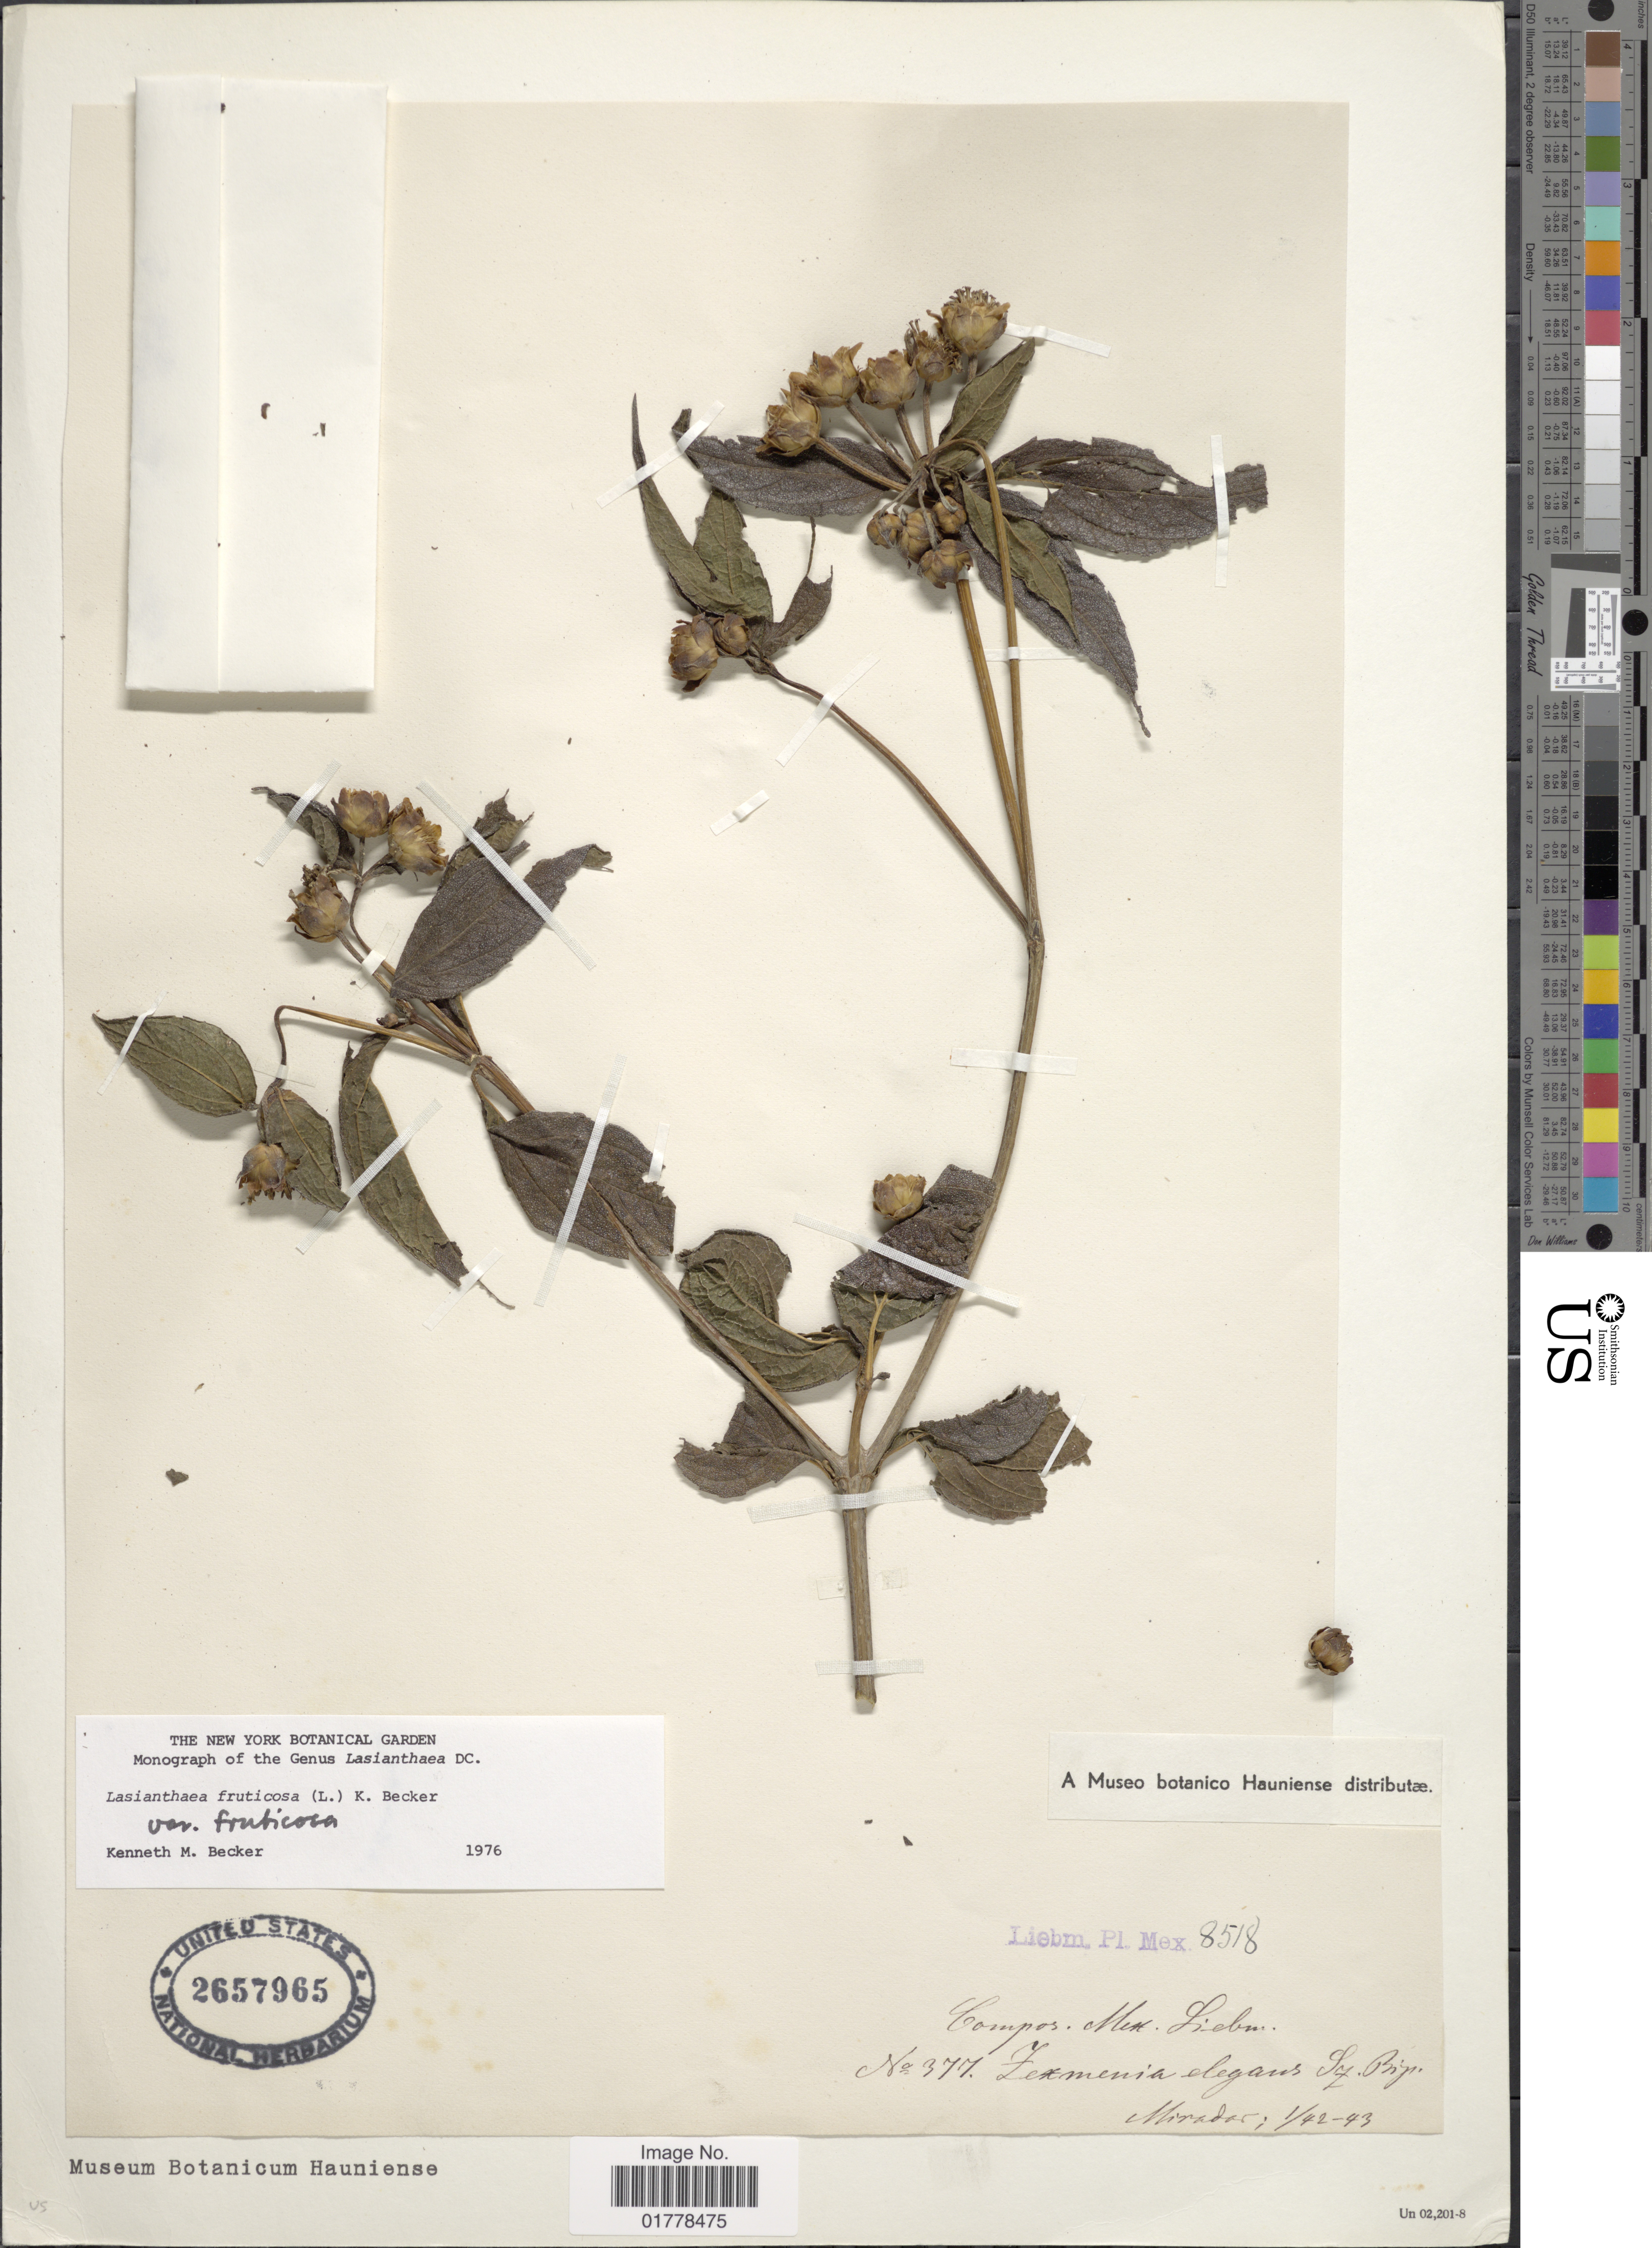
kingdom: Plantae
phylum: Tracheophyta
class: Magnoliopsida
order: Asterales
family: Asteraceae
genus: Lasianthaea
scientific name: Lasianthaea fruticosa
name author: (L.) K.M. Becker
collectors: Liebmann, --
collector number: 377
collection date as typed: Transcribed d/m/y: /1/42 to /1/43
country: Mexico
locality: Compos, Mex. Mirador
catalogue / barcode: US 2657965